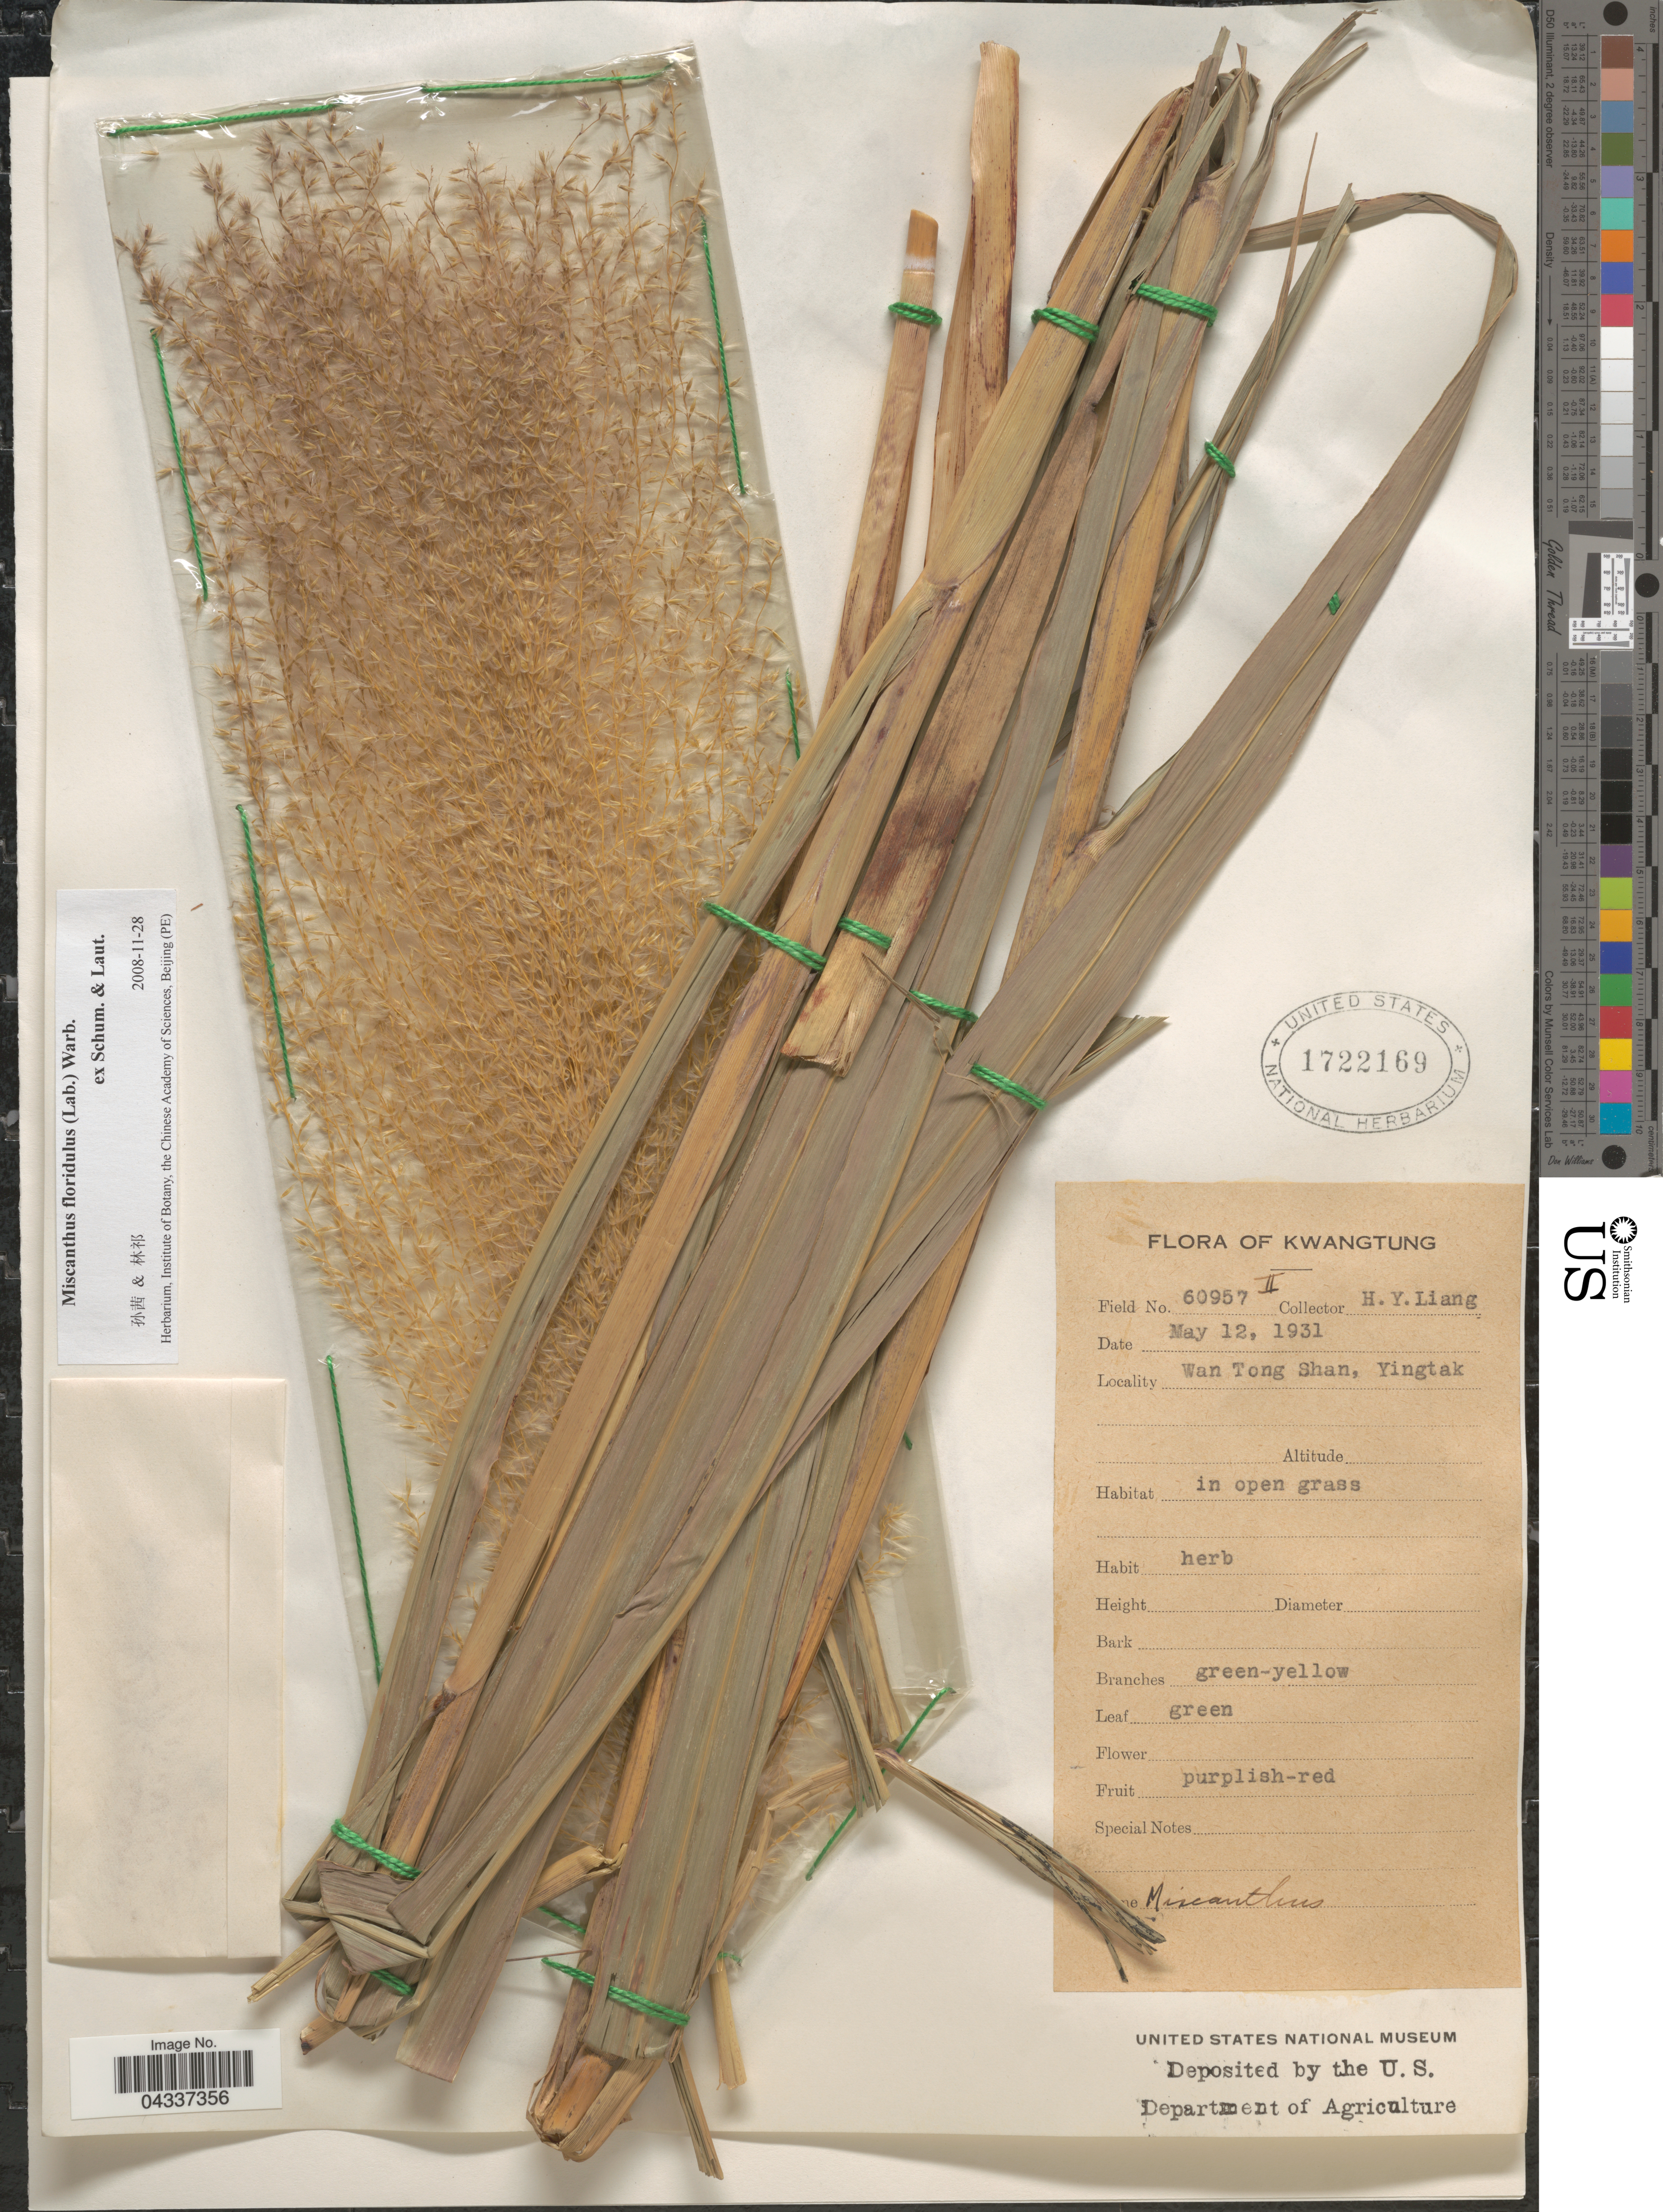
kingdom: Plantae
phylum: Tracheophyta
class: Liliopsida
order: Poales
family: Poaceae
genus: Miscanthus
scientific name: Miscanthus floridulus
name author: (Labill.) Warb.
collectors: H. Y. Liang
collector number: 60957II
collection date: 1931-05-12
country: China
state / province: Guangdong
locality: Kwangtung. Wan Tong Shan, Yingtak.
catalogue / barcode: US 1722169